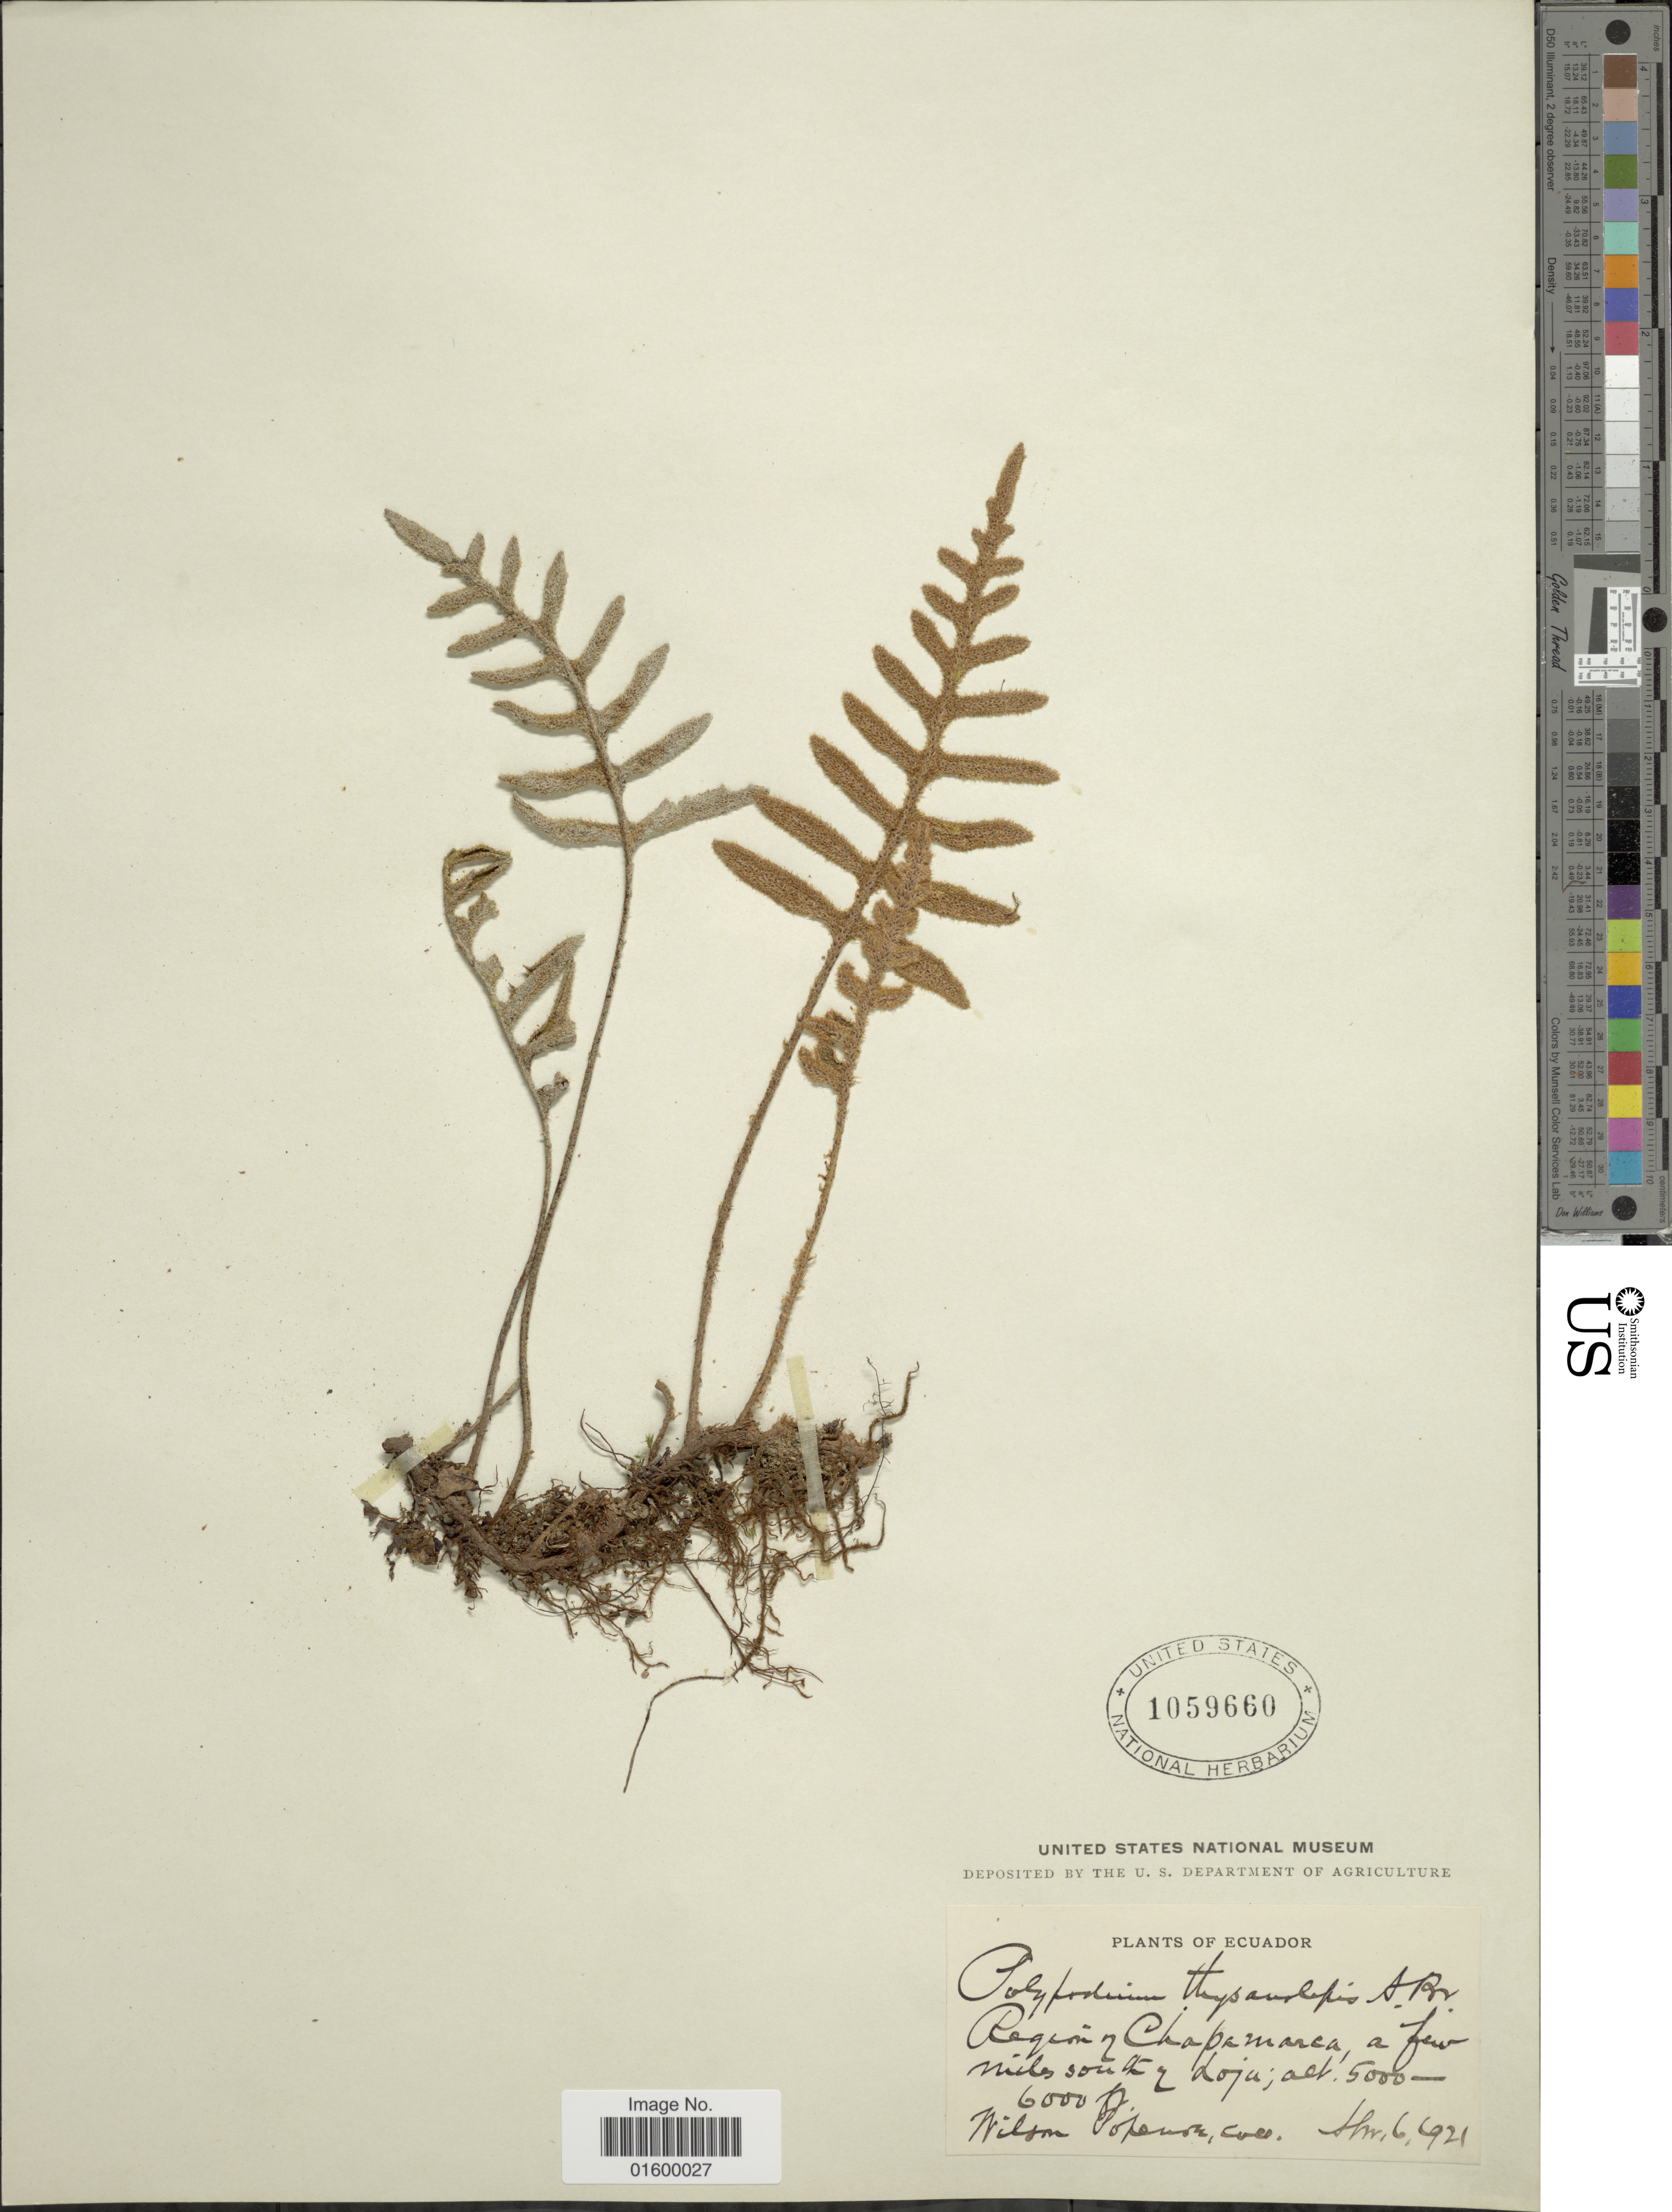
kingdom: Plantae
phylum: Tracheophyta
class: Polypodiopsida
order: Polypodiales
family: Polypodiaceae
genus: Pleopeltis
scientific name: Pleopeltis thyssanolepis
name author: (A. Braun ex Klotzsch) E.G. Andrews & Windham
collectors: W. Popenoe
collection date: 1921-03-06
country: Ecuador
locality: Region of Chapamarca, a few miles south of Loja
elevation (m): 1524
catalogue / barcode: US 1059660